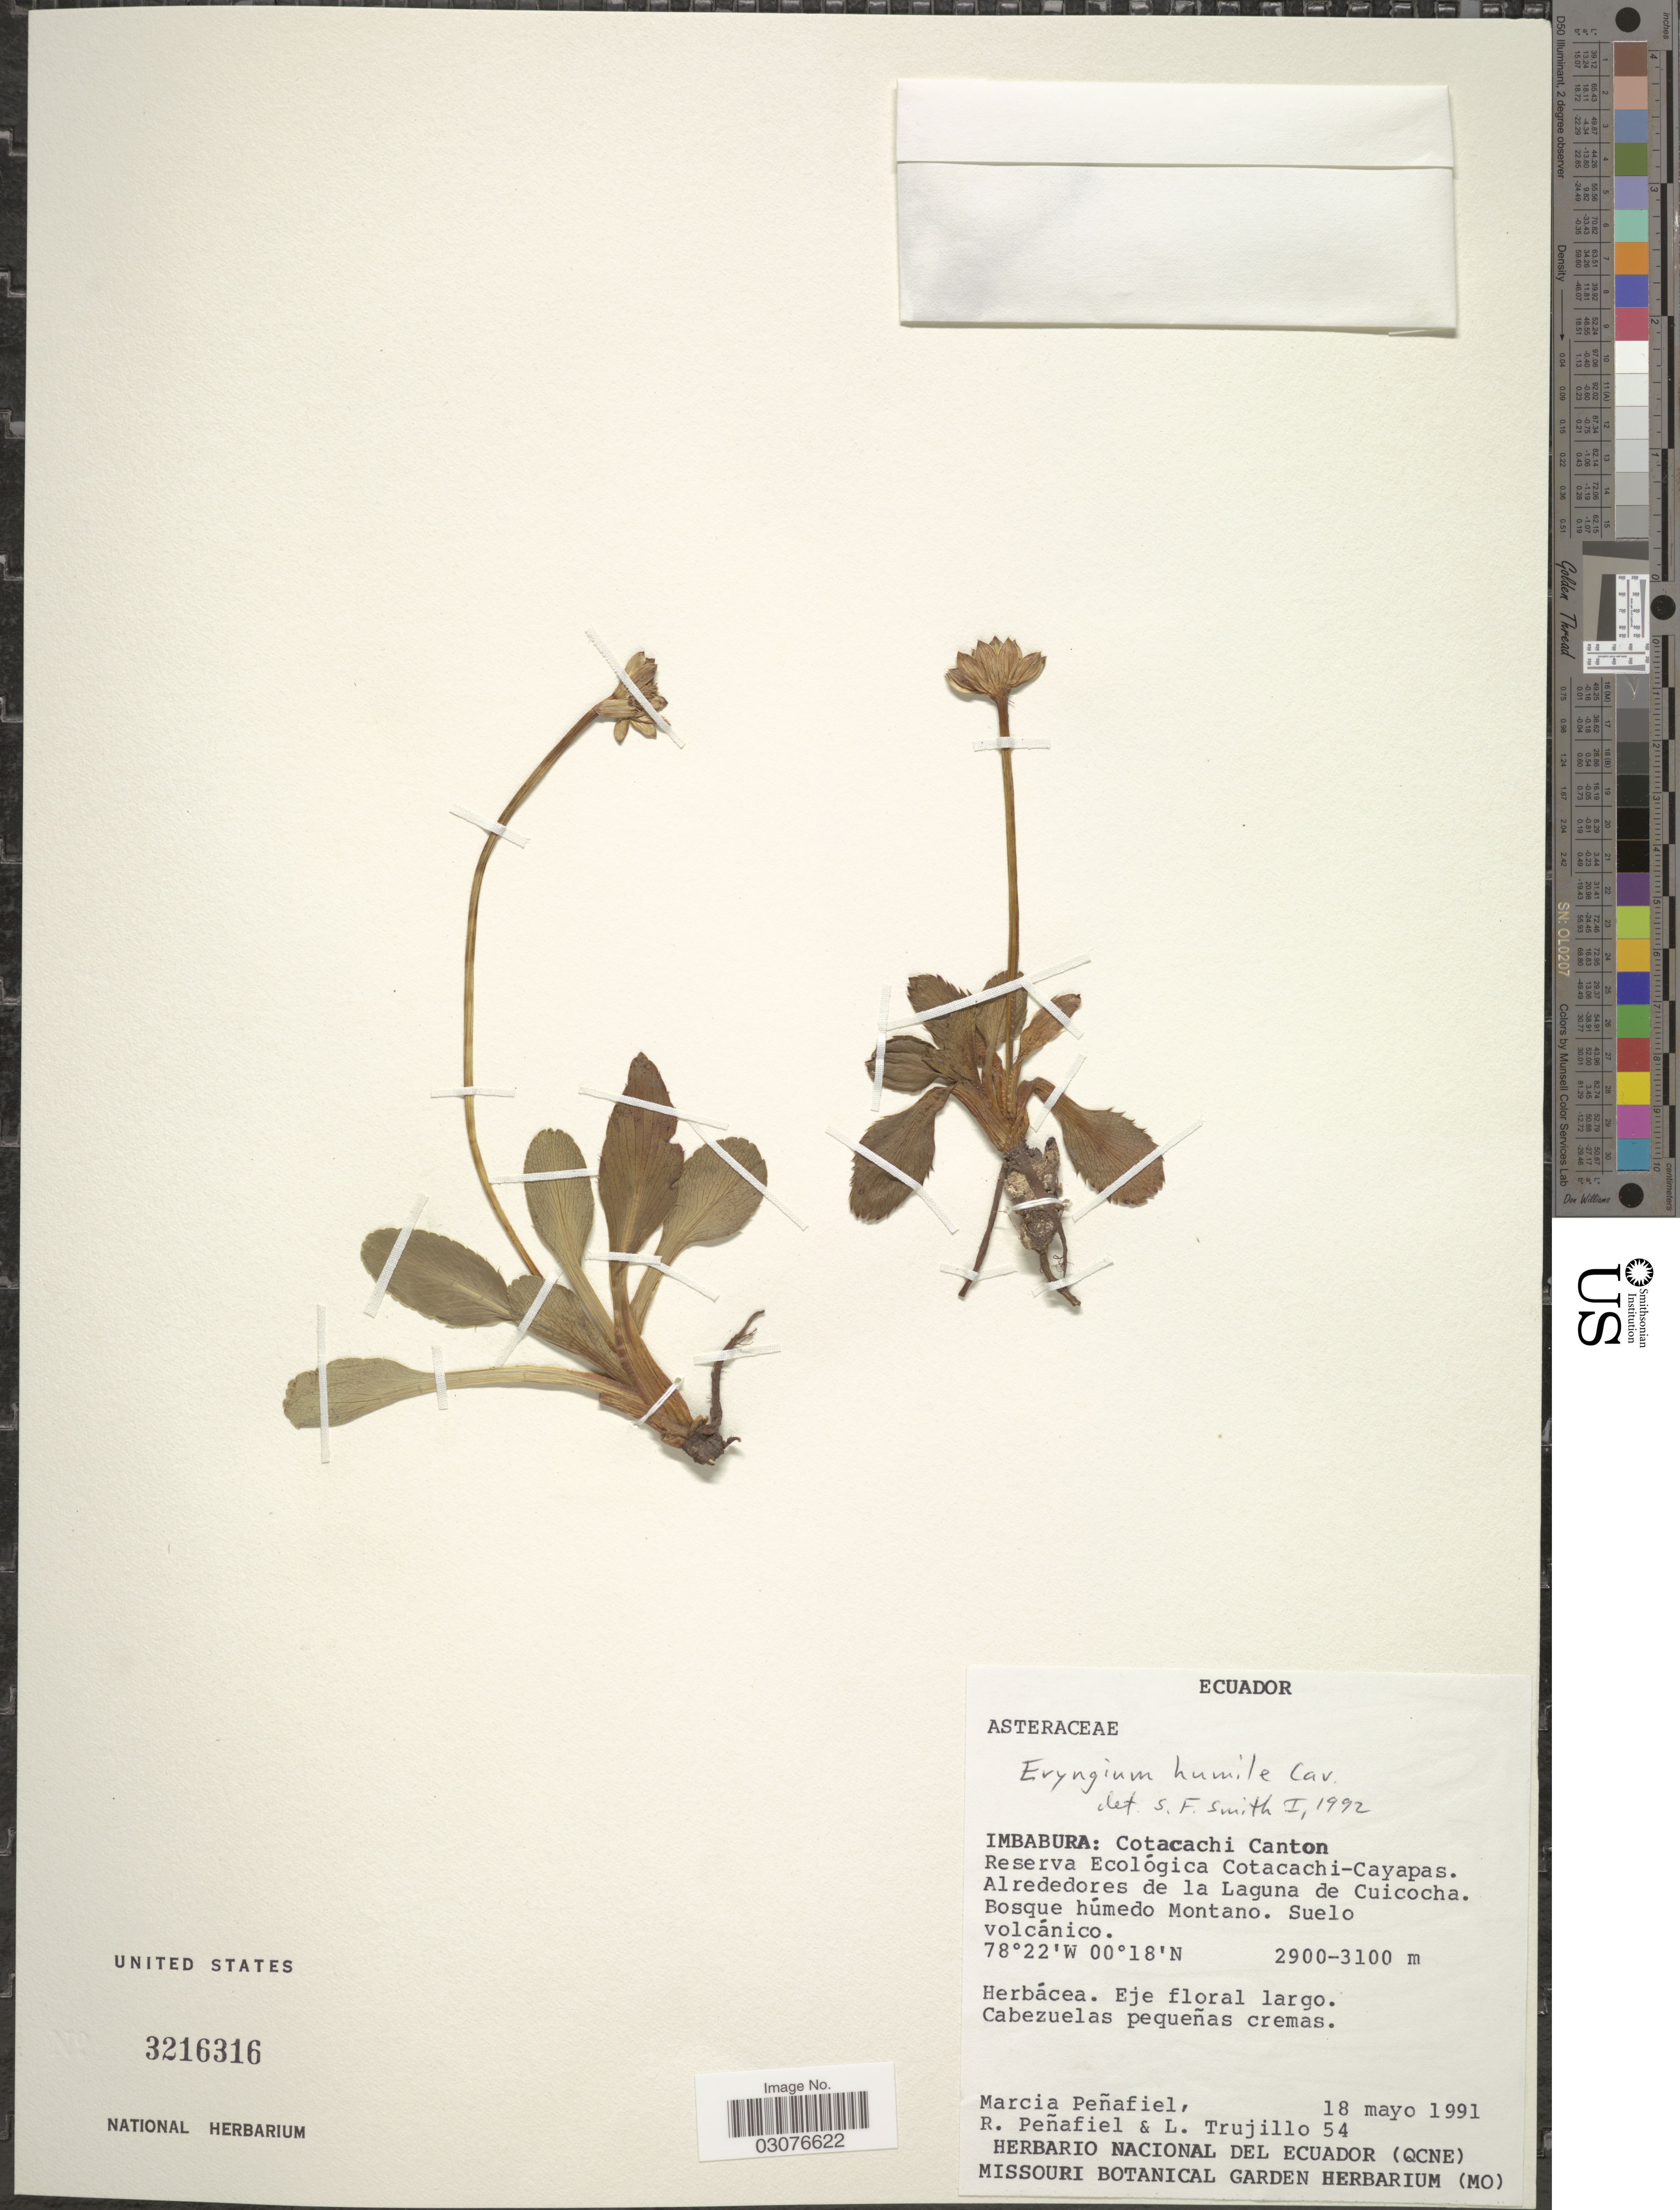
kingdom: Plantae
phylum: Tracheophyta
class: Magnoliopsida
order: Apiales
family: Apiaceae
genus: Eryngium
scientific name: Eryngium humile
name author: Cav.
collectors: M. Penafiel, R. Peñafiel & L. Trujillo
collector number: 54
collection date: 1991-05-18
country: Ecuador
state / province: Imbabura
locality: Cotacachi Canton, Reserva Ecológica Cotacachi-Cayapas, Alrededores de la laguna de Cuicocha.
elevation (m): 2900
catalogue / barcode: US 3216316